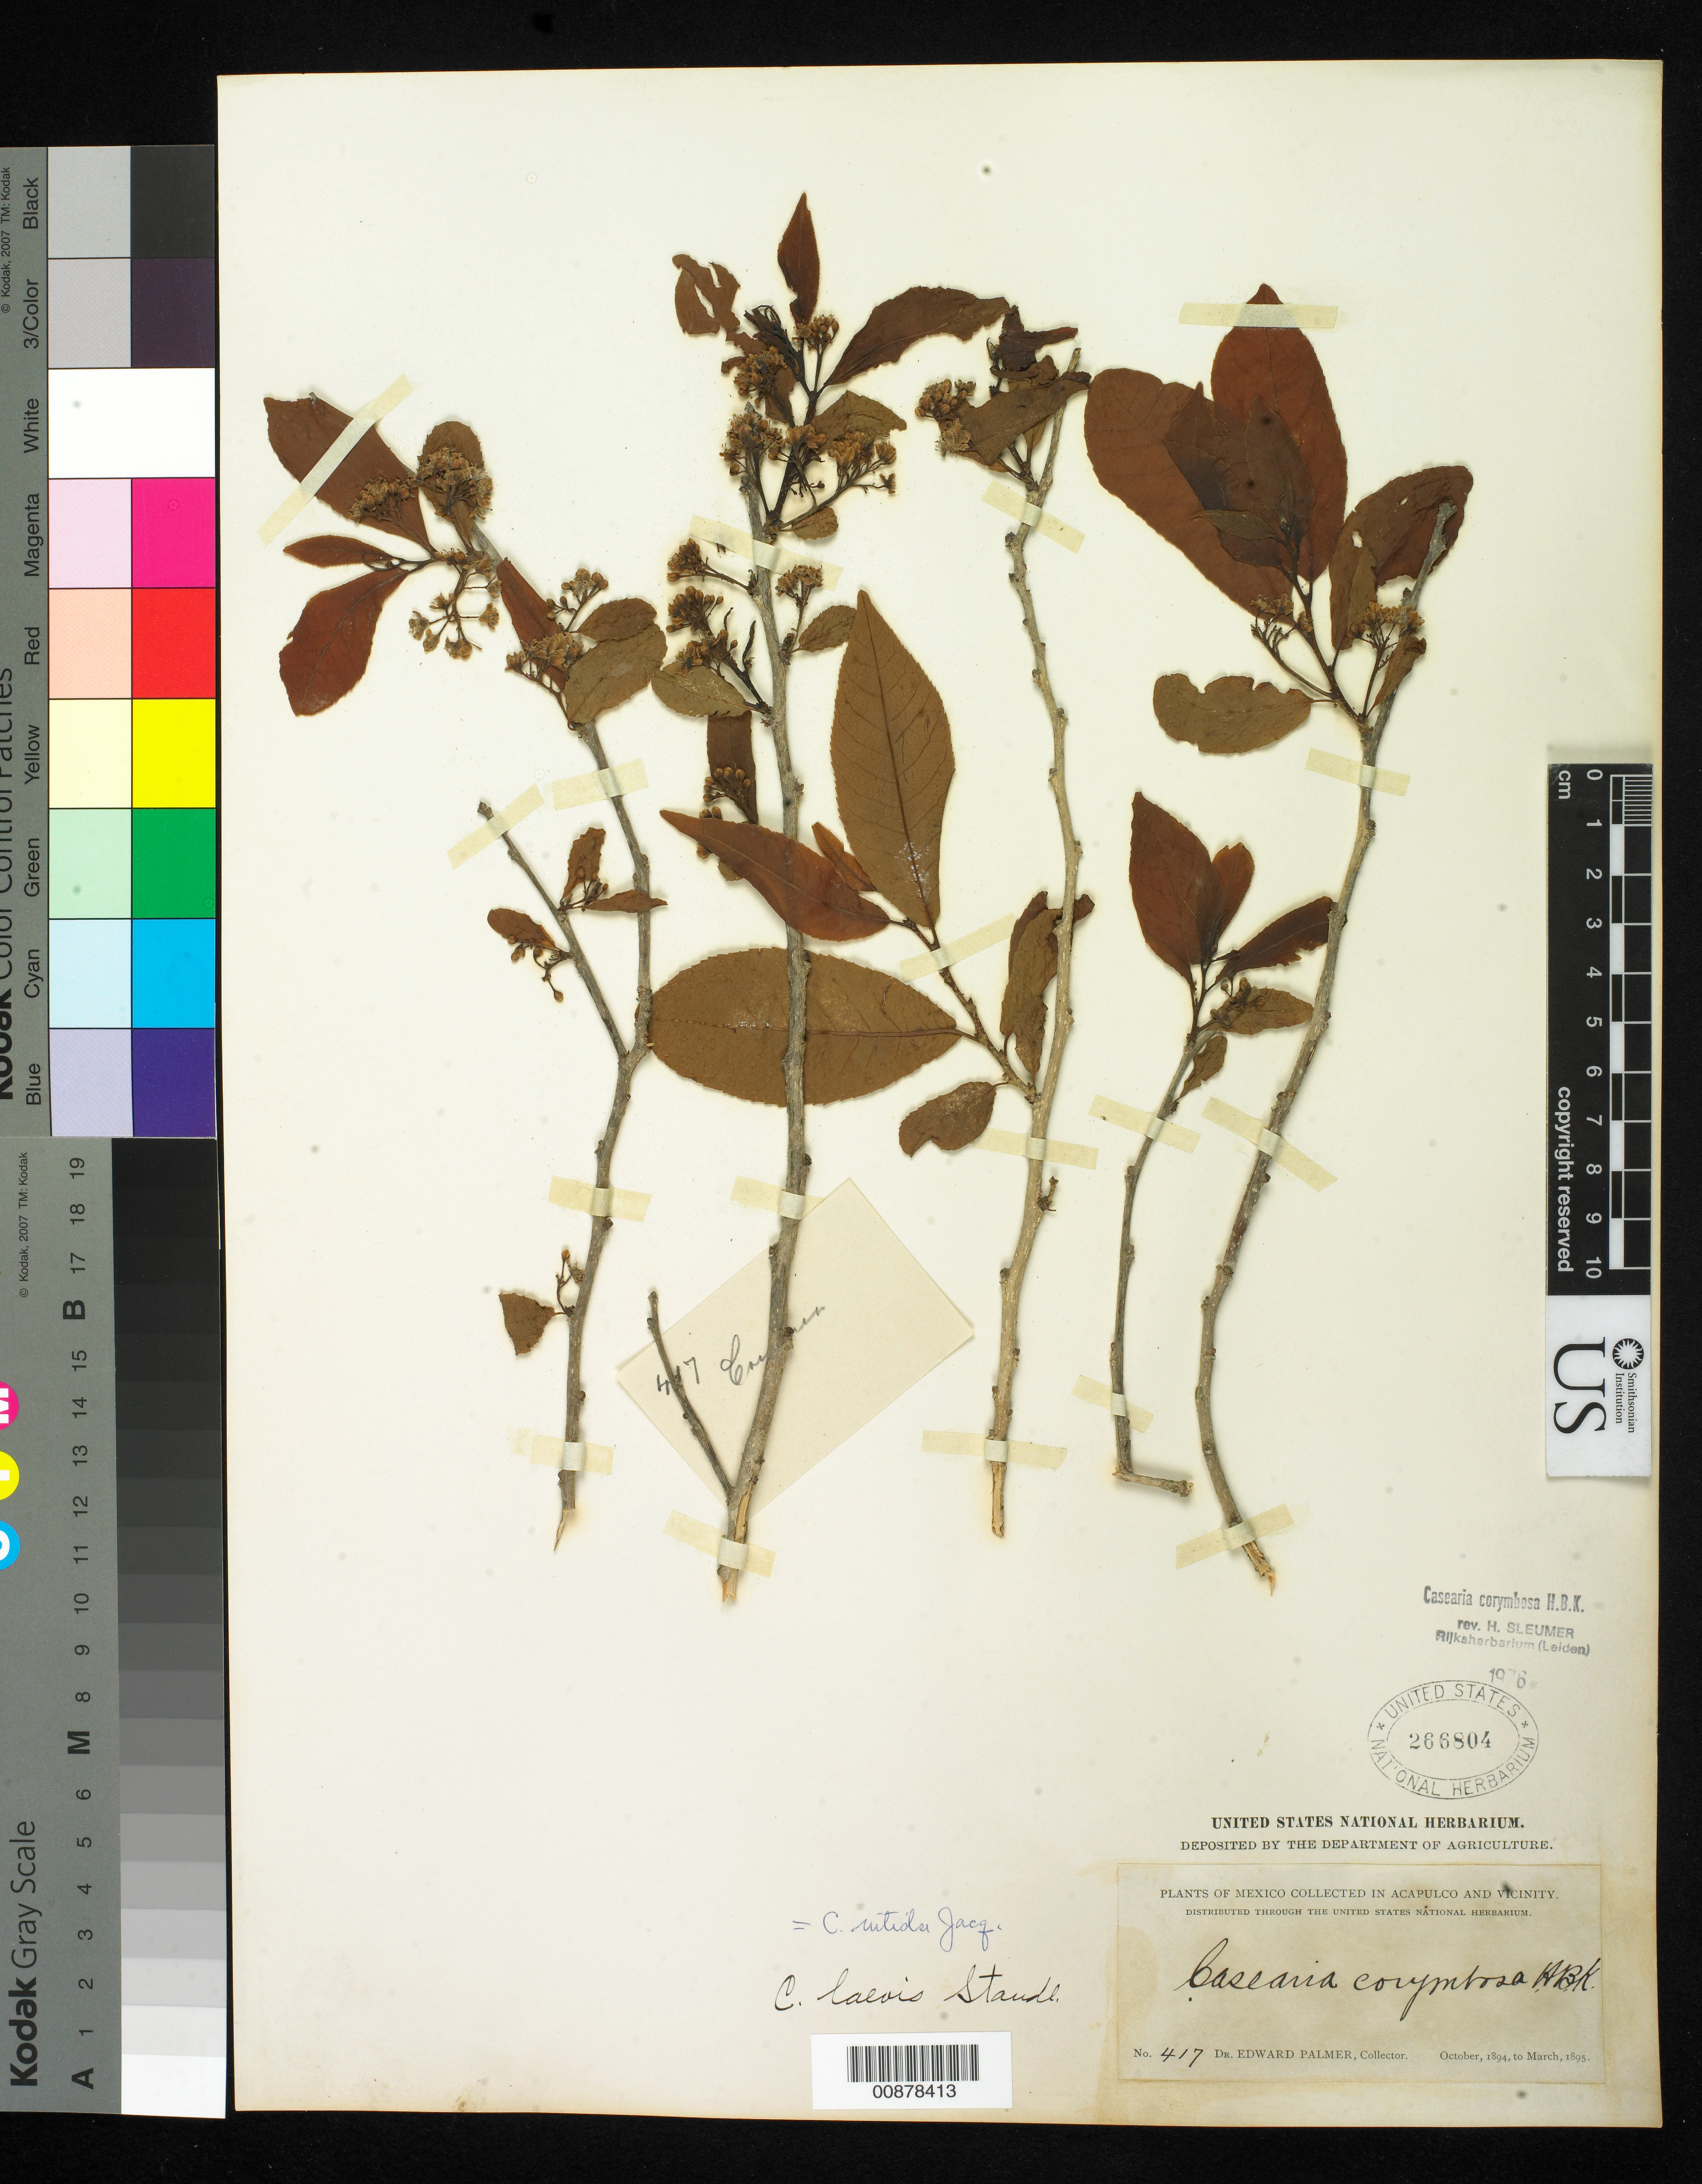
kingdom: Plantae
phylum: Tracheophyta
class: Magnoliopsida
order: Malpighiales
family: Salicaceae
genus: Casearia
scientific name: Casearia corymbosa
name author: Kunth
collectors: E. Palmer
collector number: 417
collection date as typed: Oct 1894 to -- Mar 1895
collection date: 1894-10/1895-03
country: Mexico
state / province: Guerrero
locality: Acapulco, Guerrero and vicinity.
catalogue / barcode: US 266804